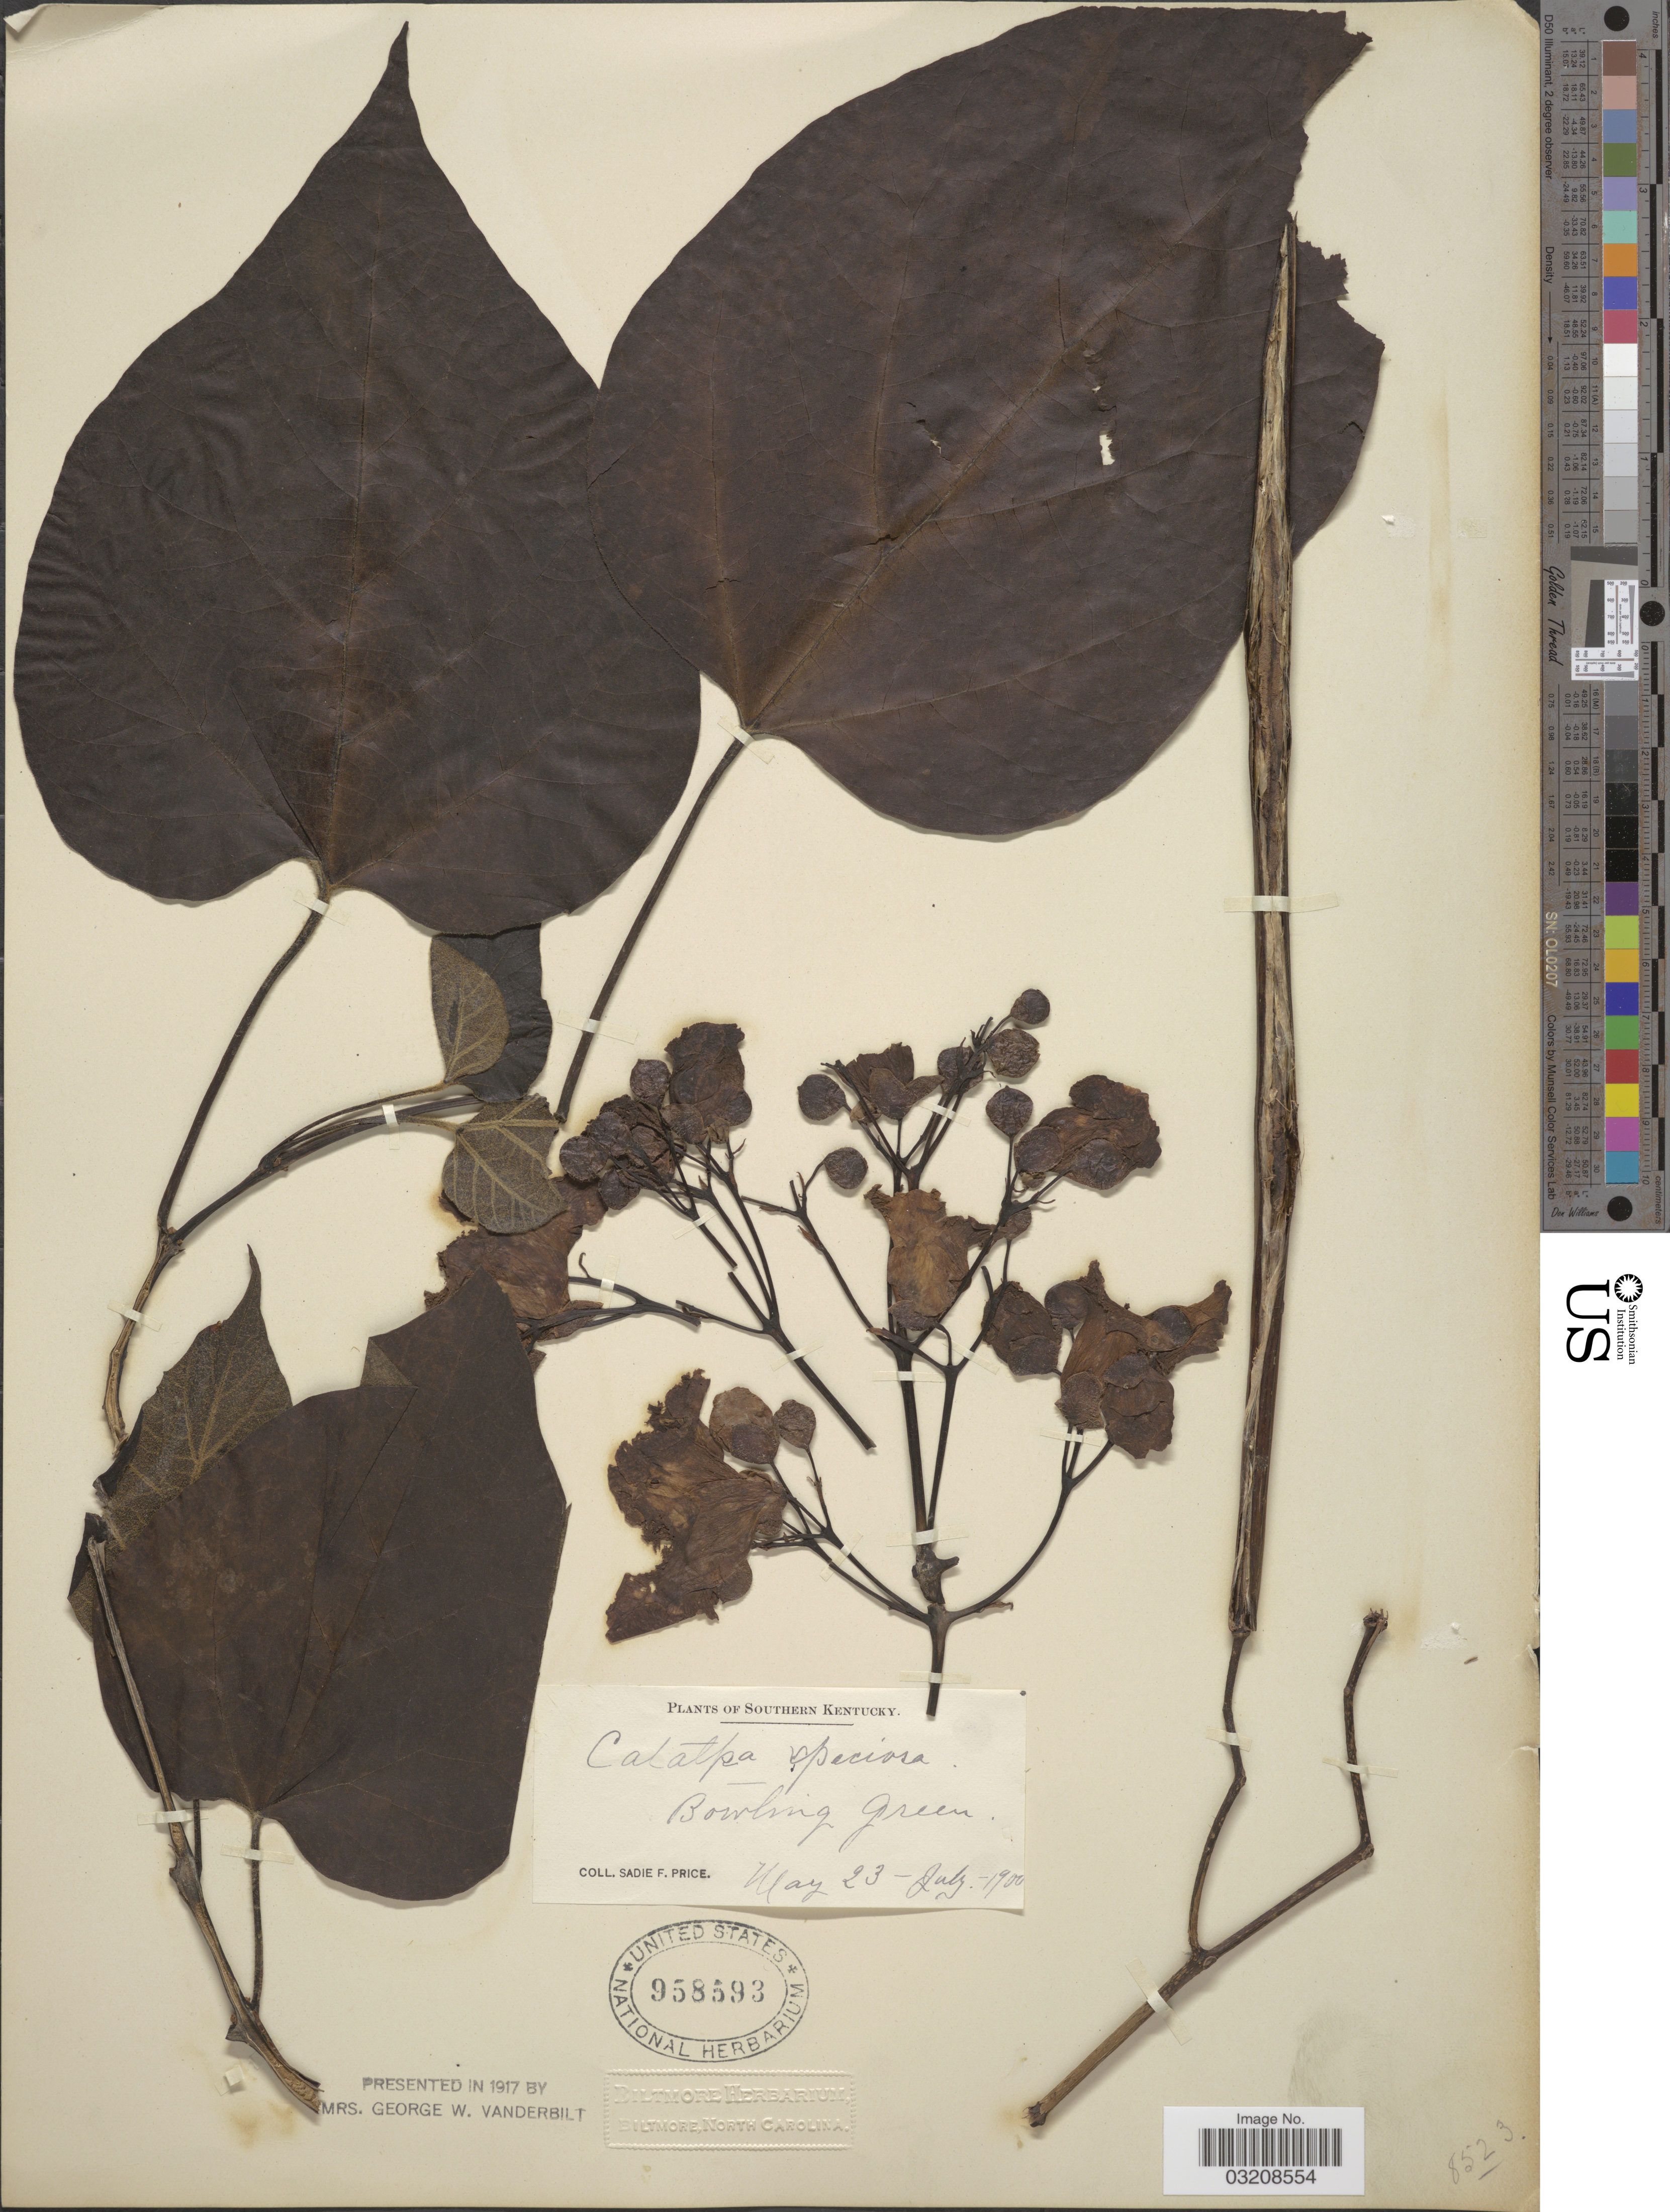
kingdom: Plantae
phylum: Tracheophyta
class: Magnoliopsida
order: Lamiales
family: Bignoniaceae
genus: Catalpa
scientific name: Catalpa speciosa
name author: (Warder) Warder ex Engelm.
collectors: S. Price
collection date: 1900-05-23/1900-07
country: United States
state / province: Kentucky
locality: Southern Kentucky. Bowling Green.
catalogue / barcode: US 958593